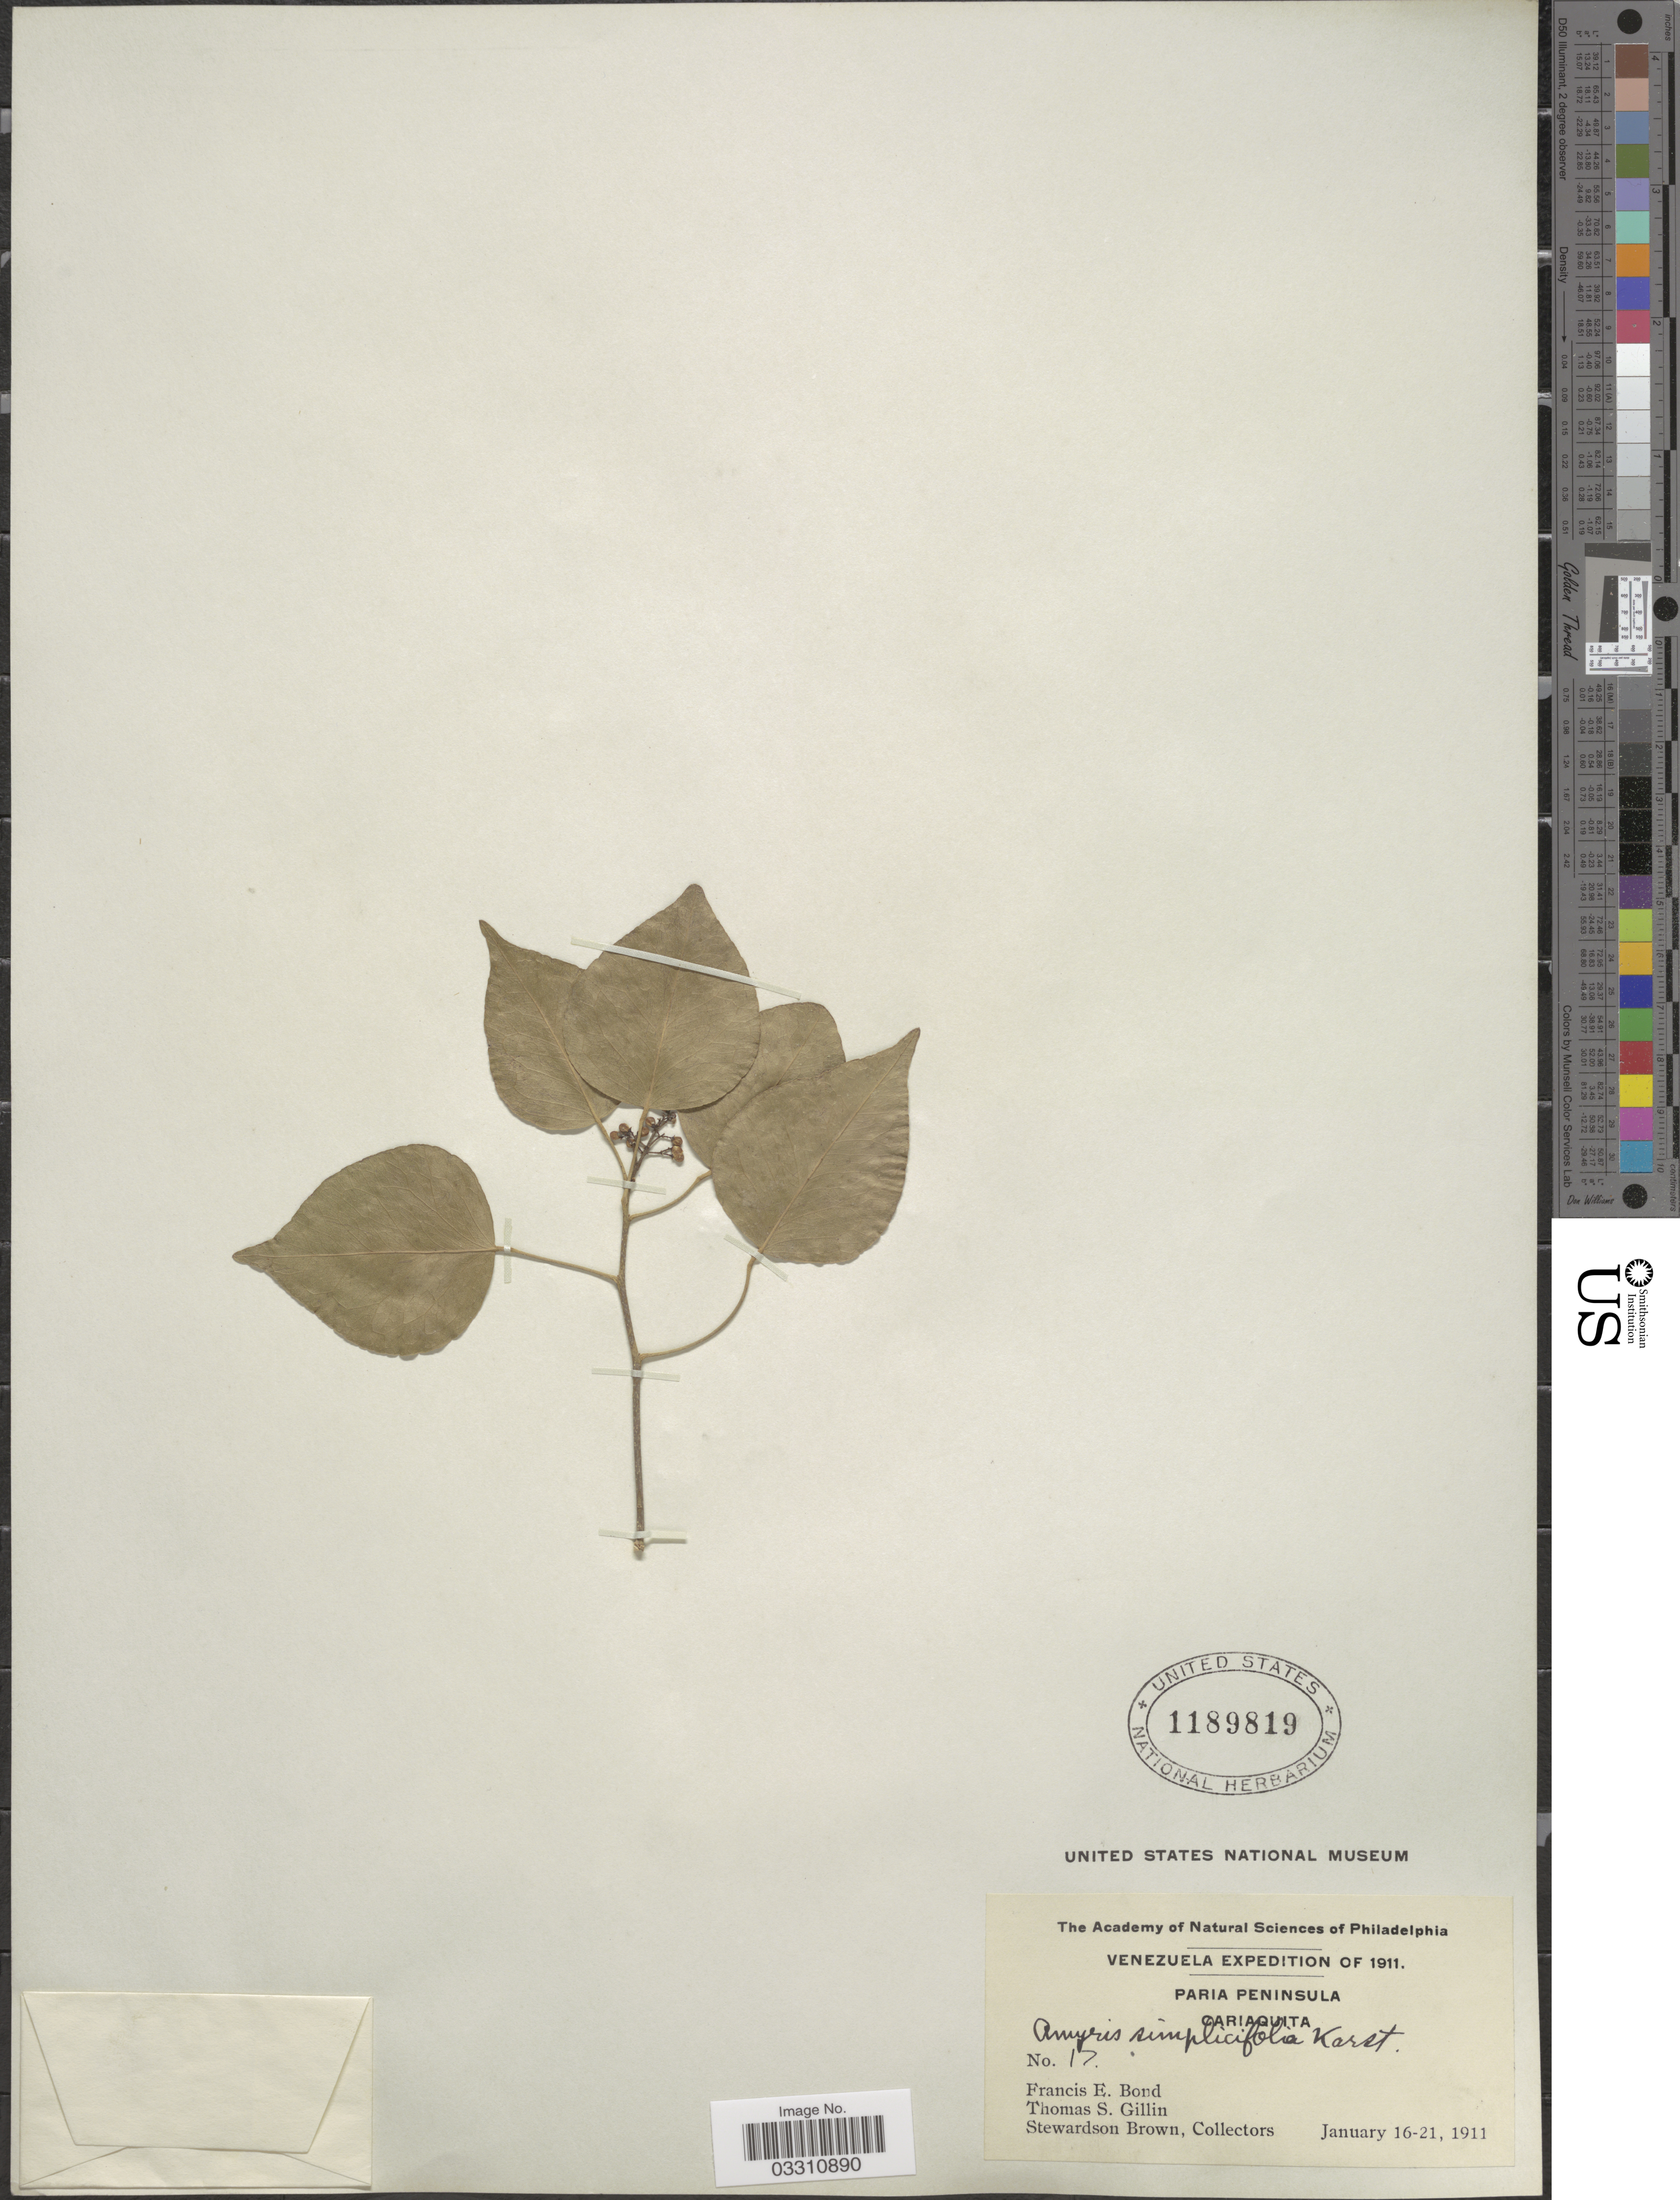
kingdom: Plantae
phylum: Tracheophyta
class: Magnoliopsida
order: Sapindales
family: Rutaceae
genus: Amyris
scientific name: Amyris ignea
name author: Steyerm.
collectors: F. Bond, T. Gillin & S. Brown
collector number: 17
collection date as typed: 16-21 January 1911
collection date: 1911-01-16/1911-01-21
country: Venezuela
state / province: Sucre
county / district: Valdez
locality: Paria Peninsula, Cariaquito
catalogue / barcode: US 1189819